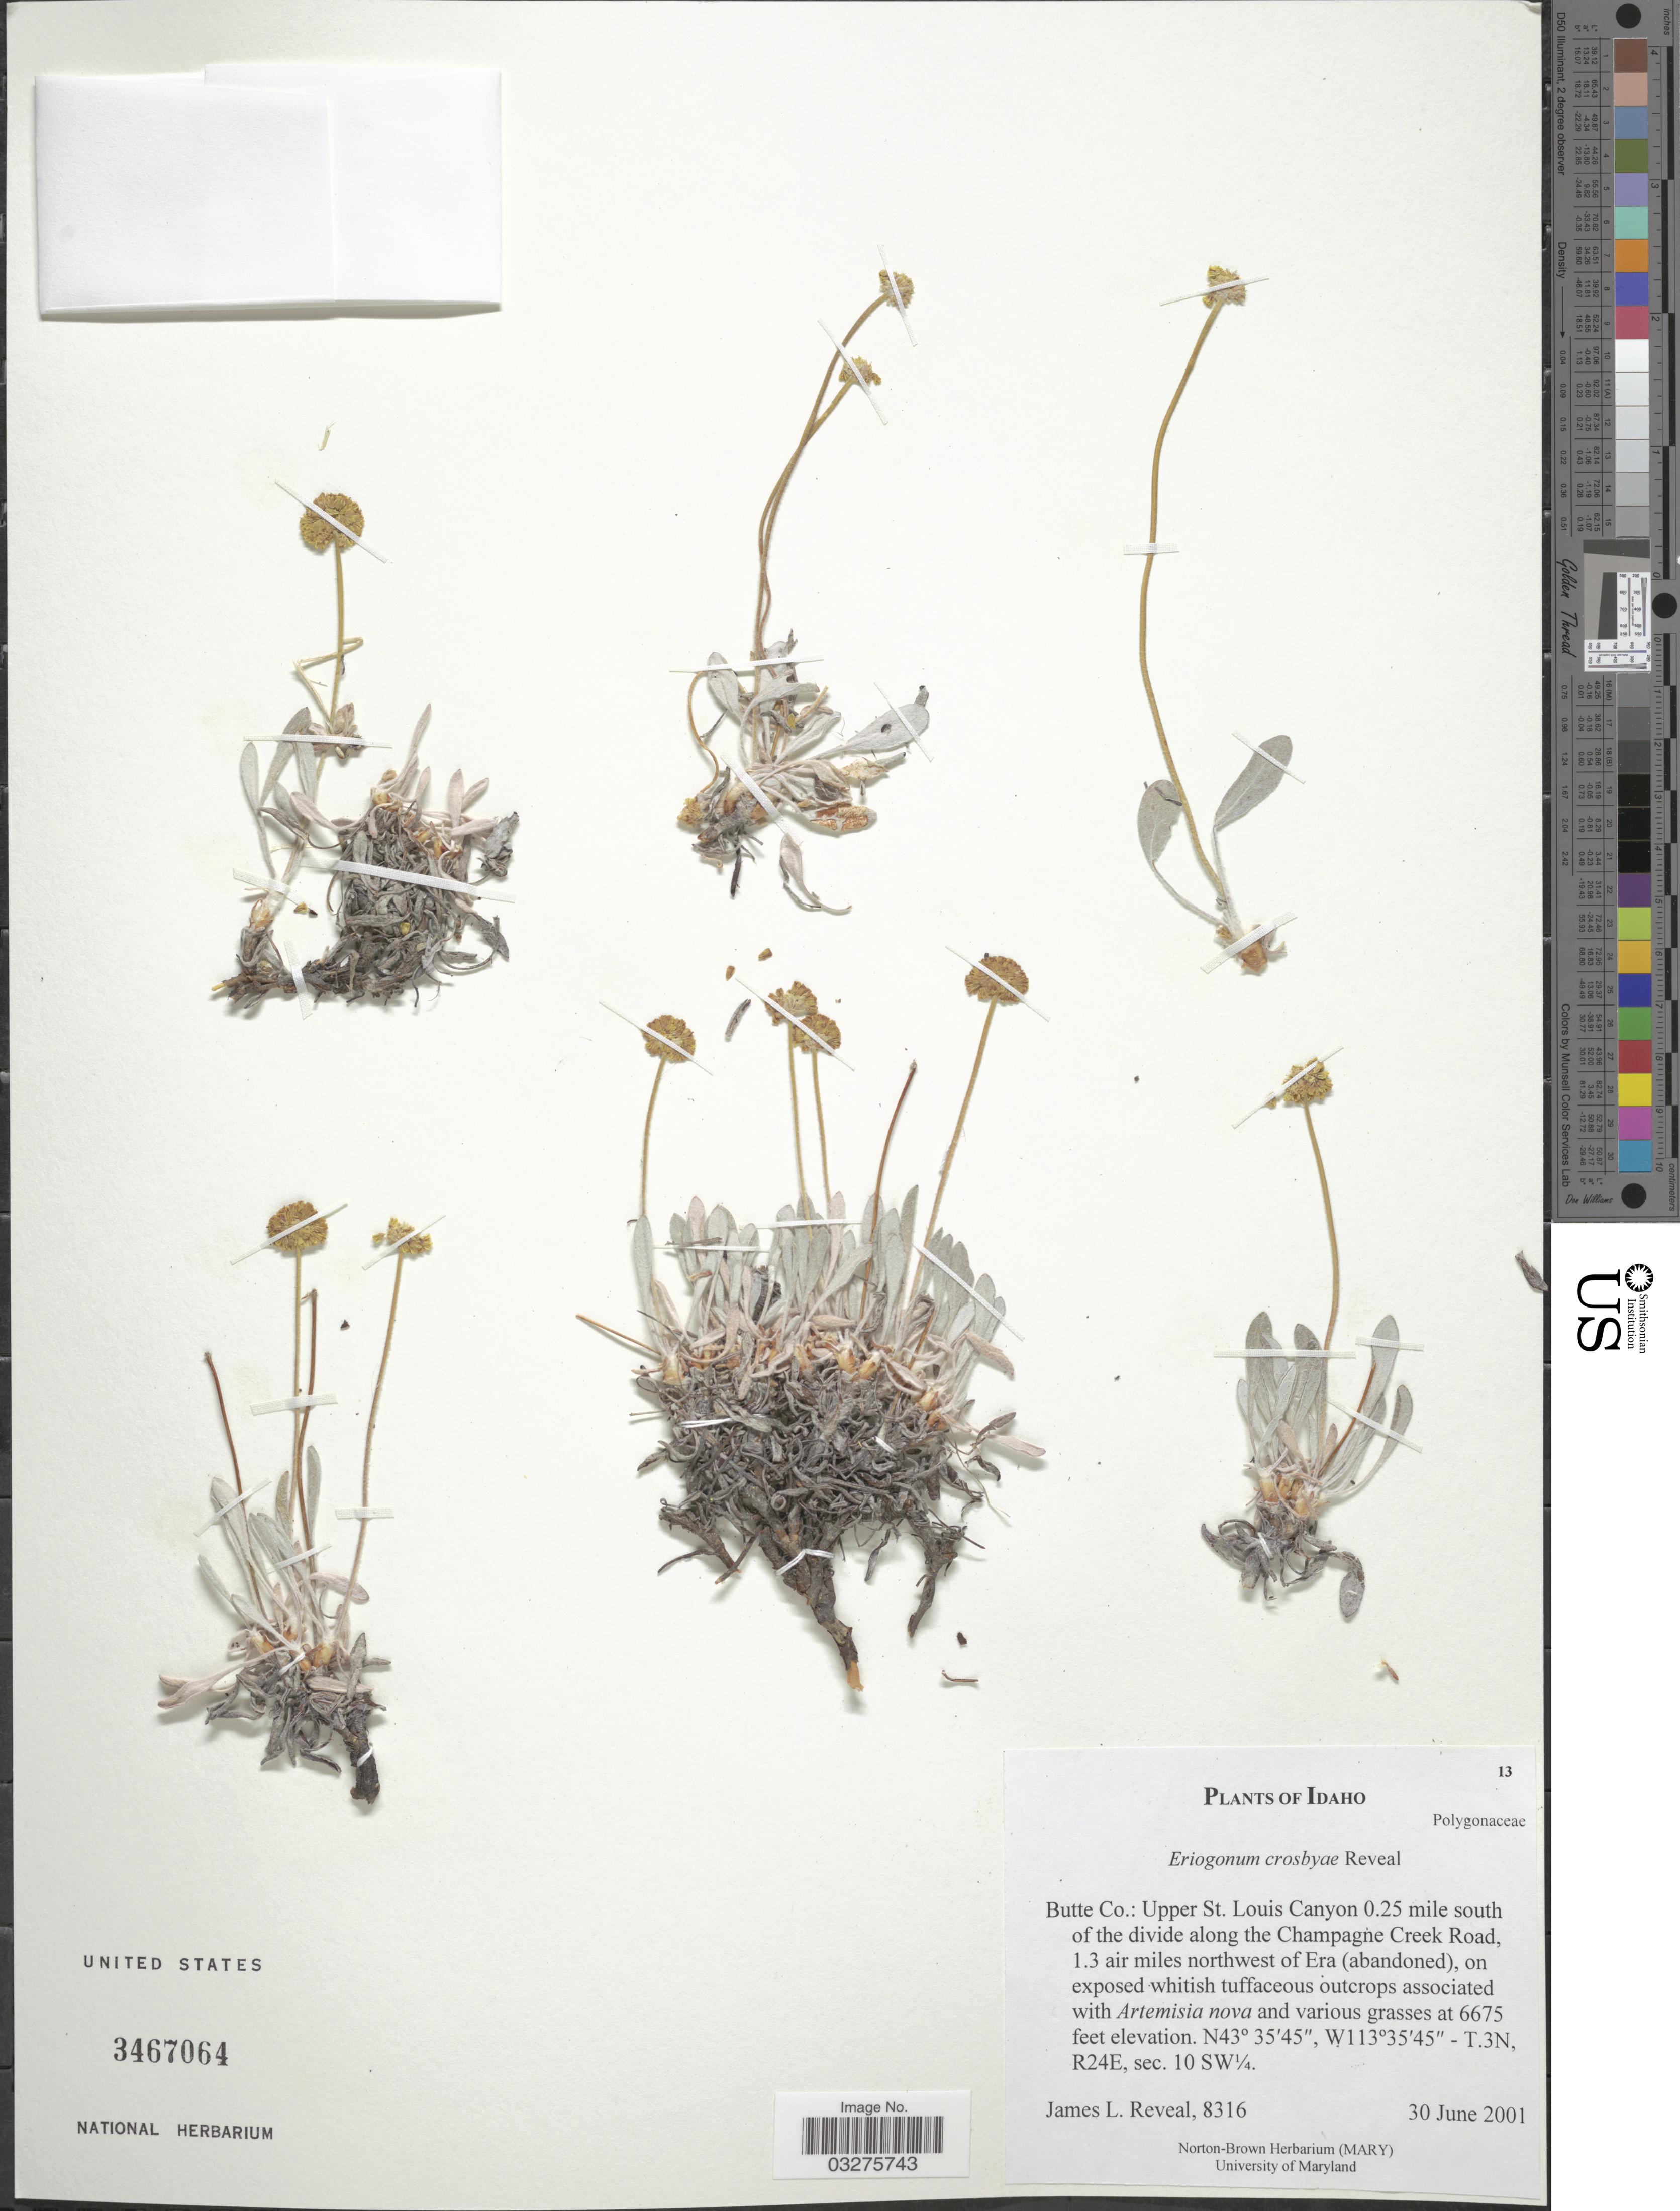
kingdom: Plantae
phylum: Tracheophyta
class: Magnoliopsida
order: Caryophyllales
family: Polygonaceae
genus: Eriogonum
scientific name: Eriogonum crosbyae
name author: Reveal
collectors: J. L. Reveal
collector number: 8316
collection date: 2001-06-30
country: United States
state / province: Idaho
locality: Butte Co.: Upper St. Louis Canyon 0.25 mile south of the divide along the Champagne Creek Road, 1.3 air miles northwest of Era (abandoned). T.3N,R24E, sec. 10 SW¼.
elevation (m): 2035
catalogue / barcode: US 3467064